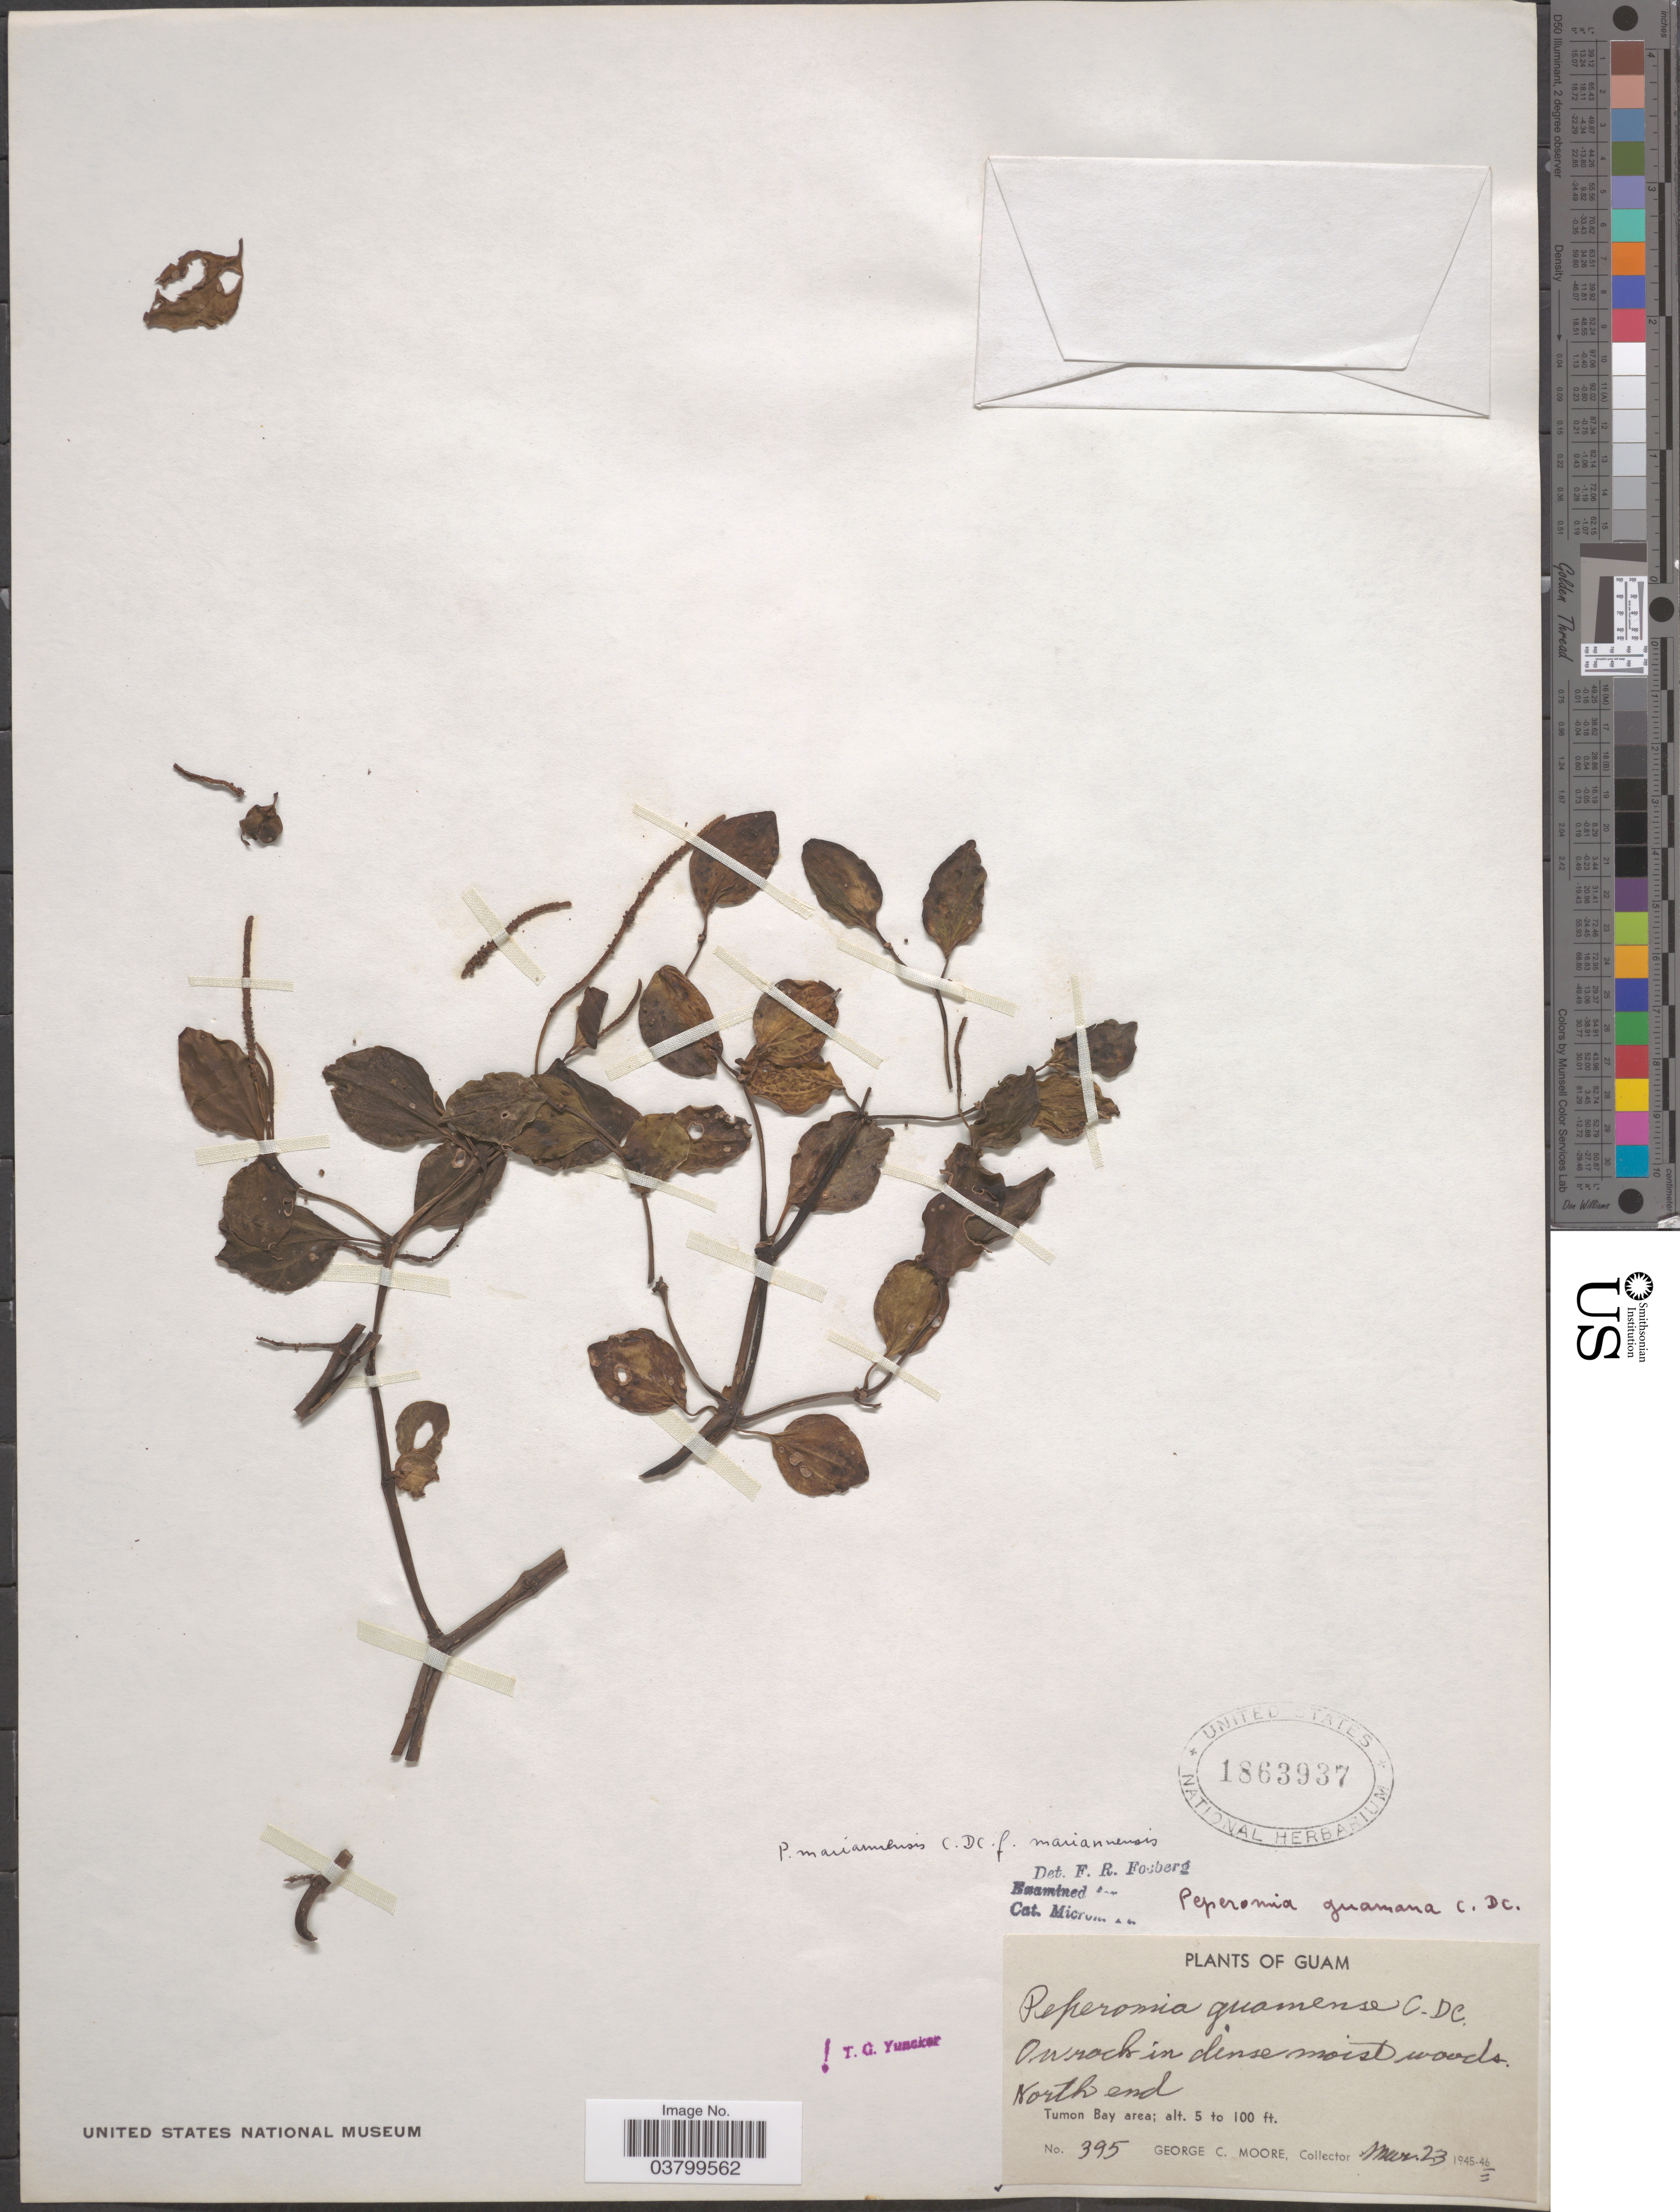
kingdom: Plantae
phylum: Tracheophyta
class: Magnoliopsida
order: Piperales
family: Piperaceae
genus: Peperomia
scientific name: Peperomia mariannensis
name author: C. DC.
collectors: G. C. Moore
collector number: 395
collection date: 1946-03-23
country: Guam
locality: North end. Tumon Bay area.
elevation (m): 2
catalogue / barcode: US 1863937